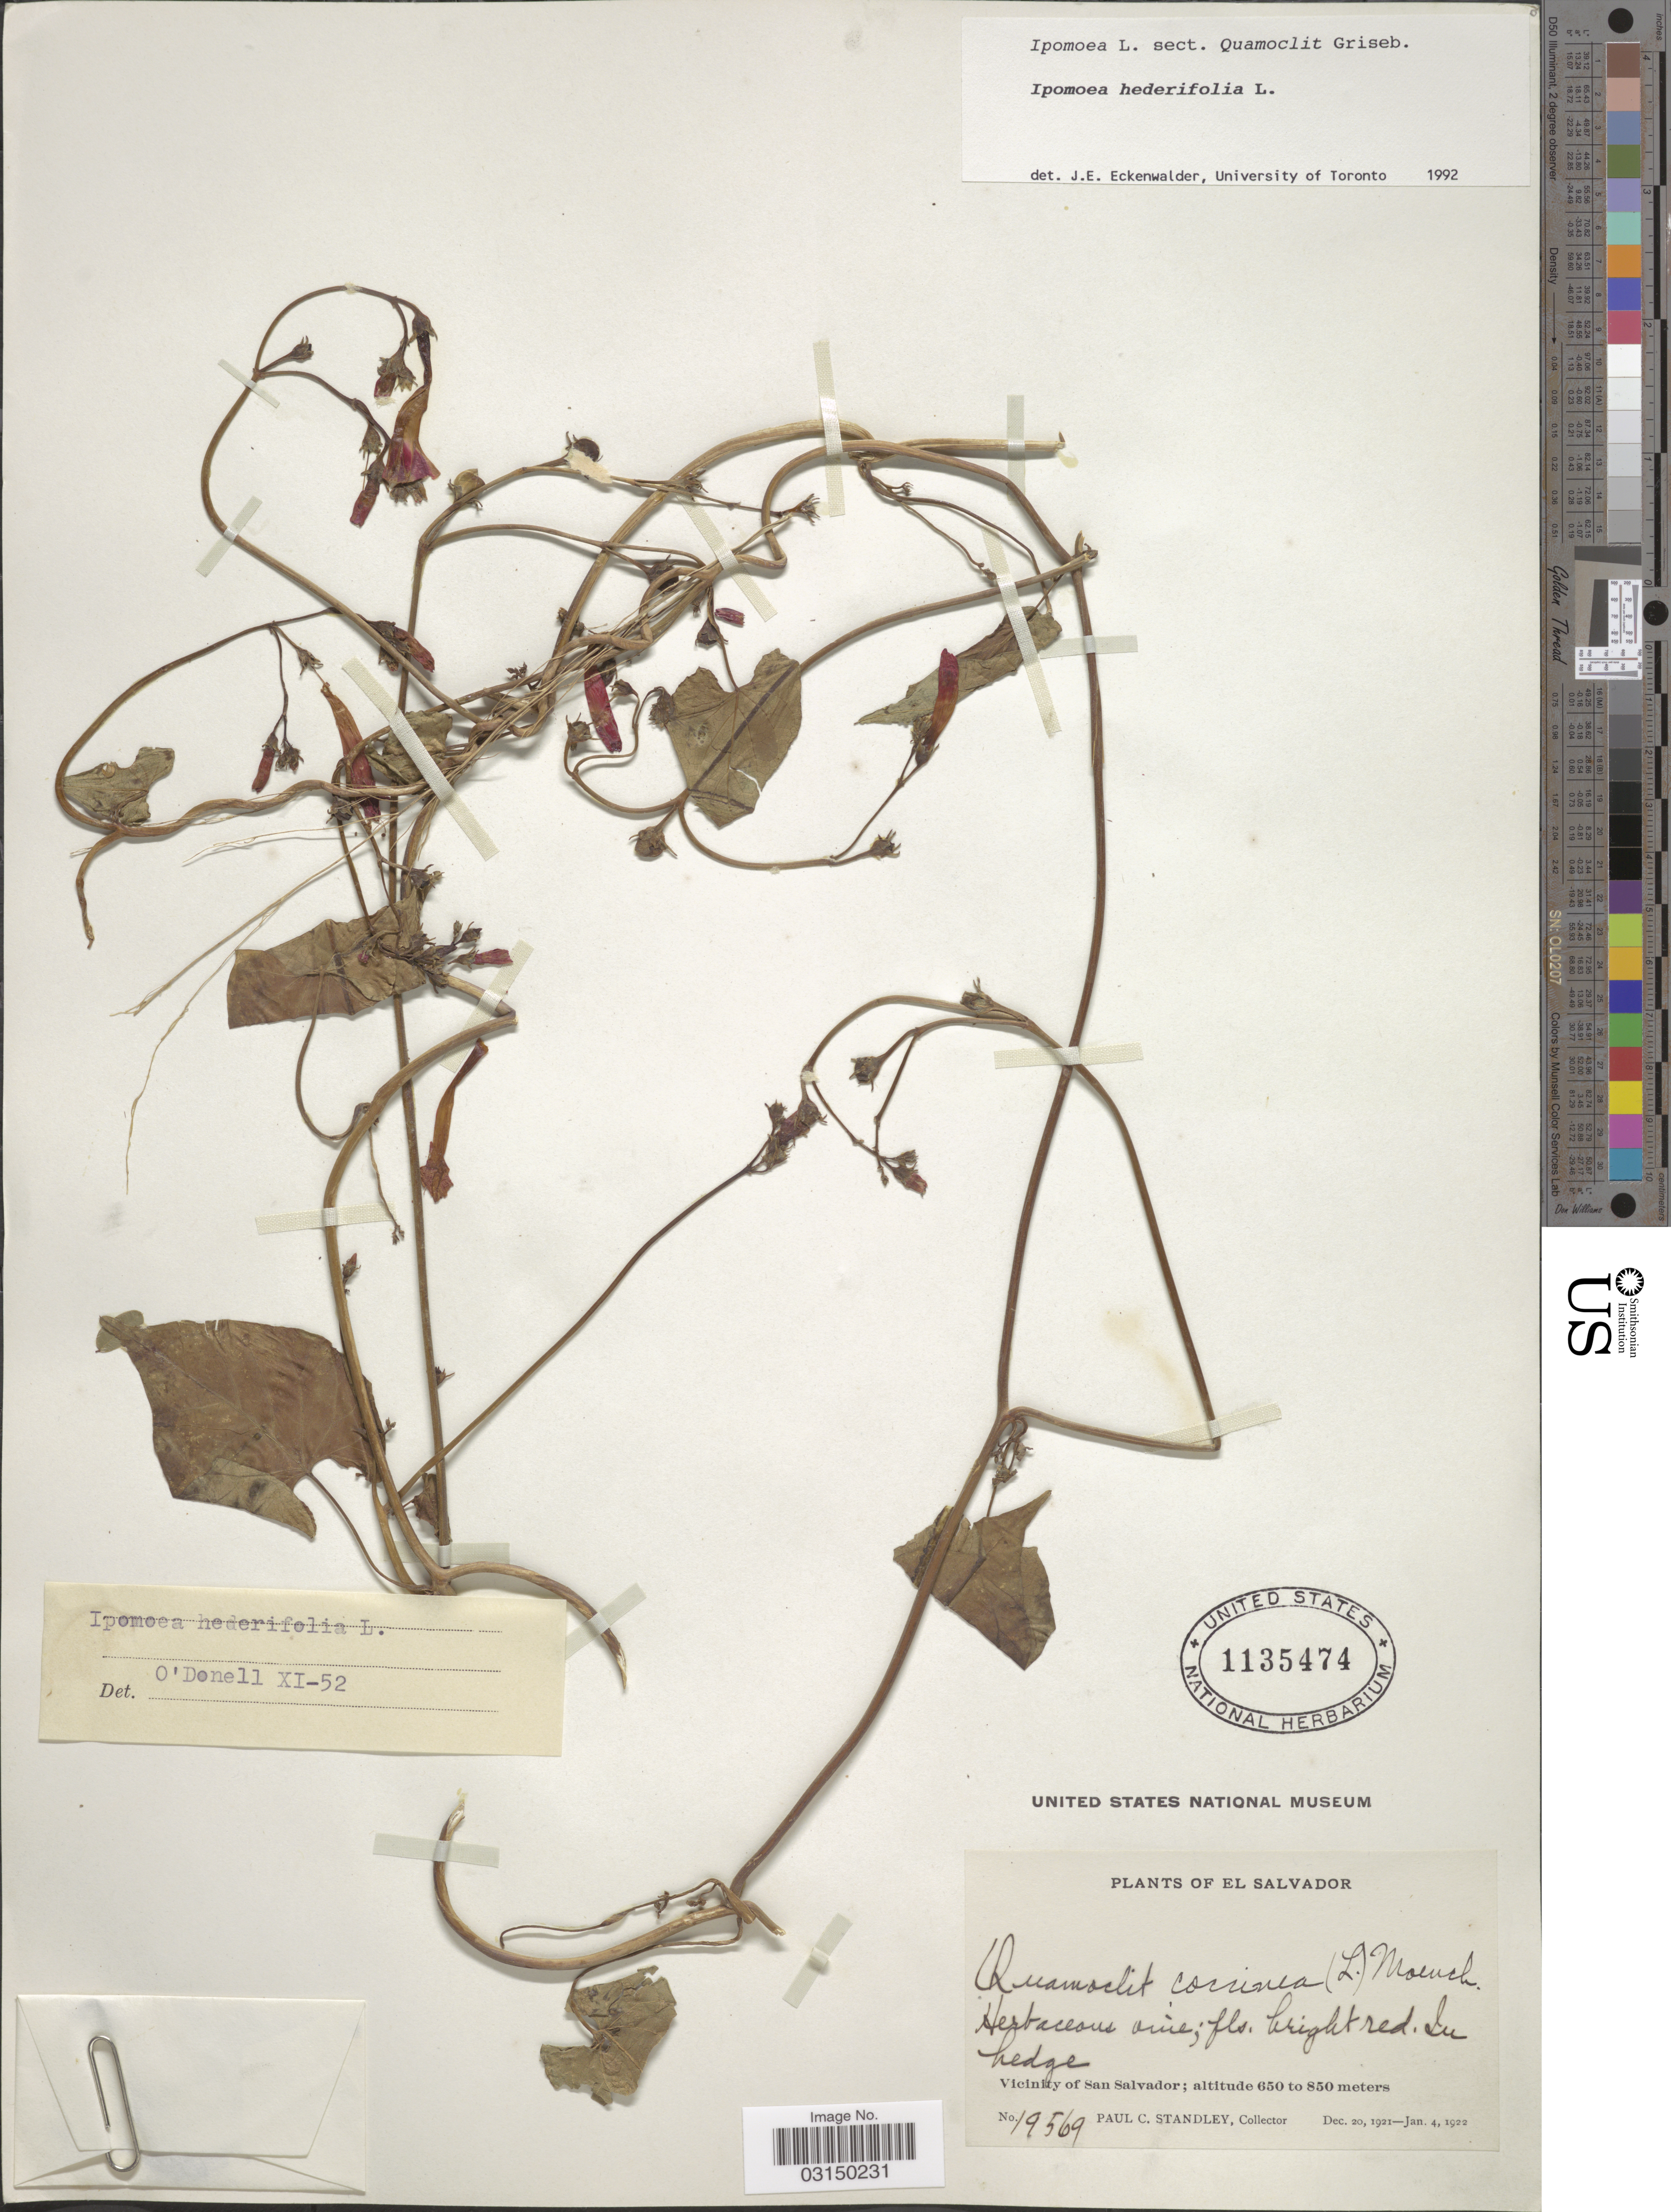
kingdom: Plantae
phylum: Tracheophyta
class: Magnoliopsida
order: Solanales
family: Convolvulaceae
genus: Ipomoea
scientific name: Ipomoea hederifolia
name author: L.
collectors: P. C. Standley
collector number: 19569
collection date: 1921-12-20/1922-01-04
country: El Salvador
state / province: San Salvador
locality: Vicinity of San Salvador.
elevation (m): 650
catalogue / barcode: US 1135474